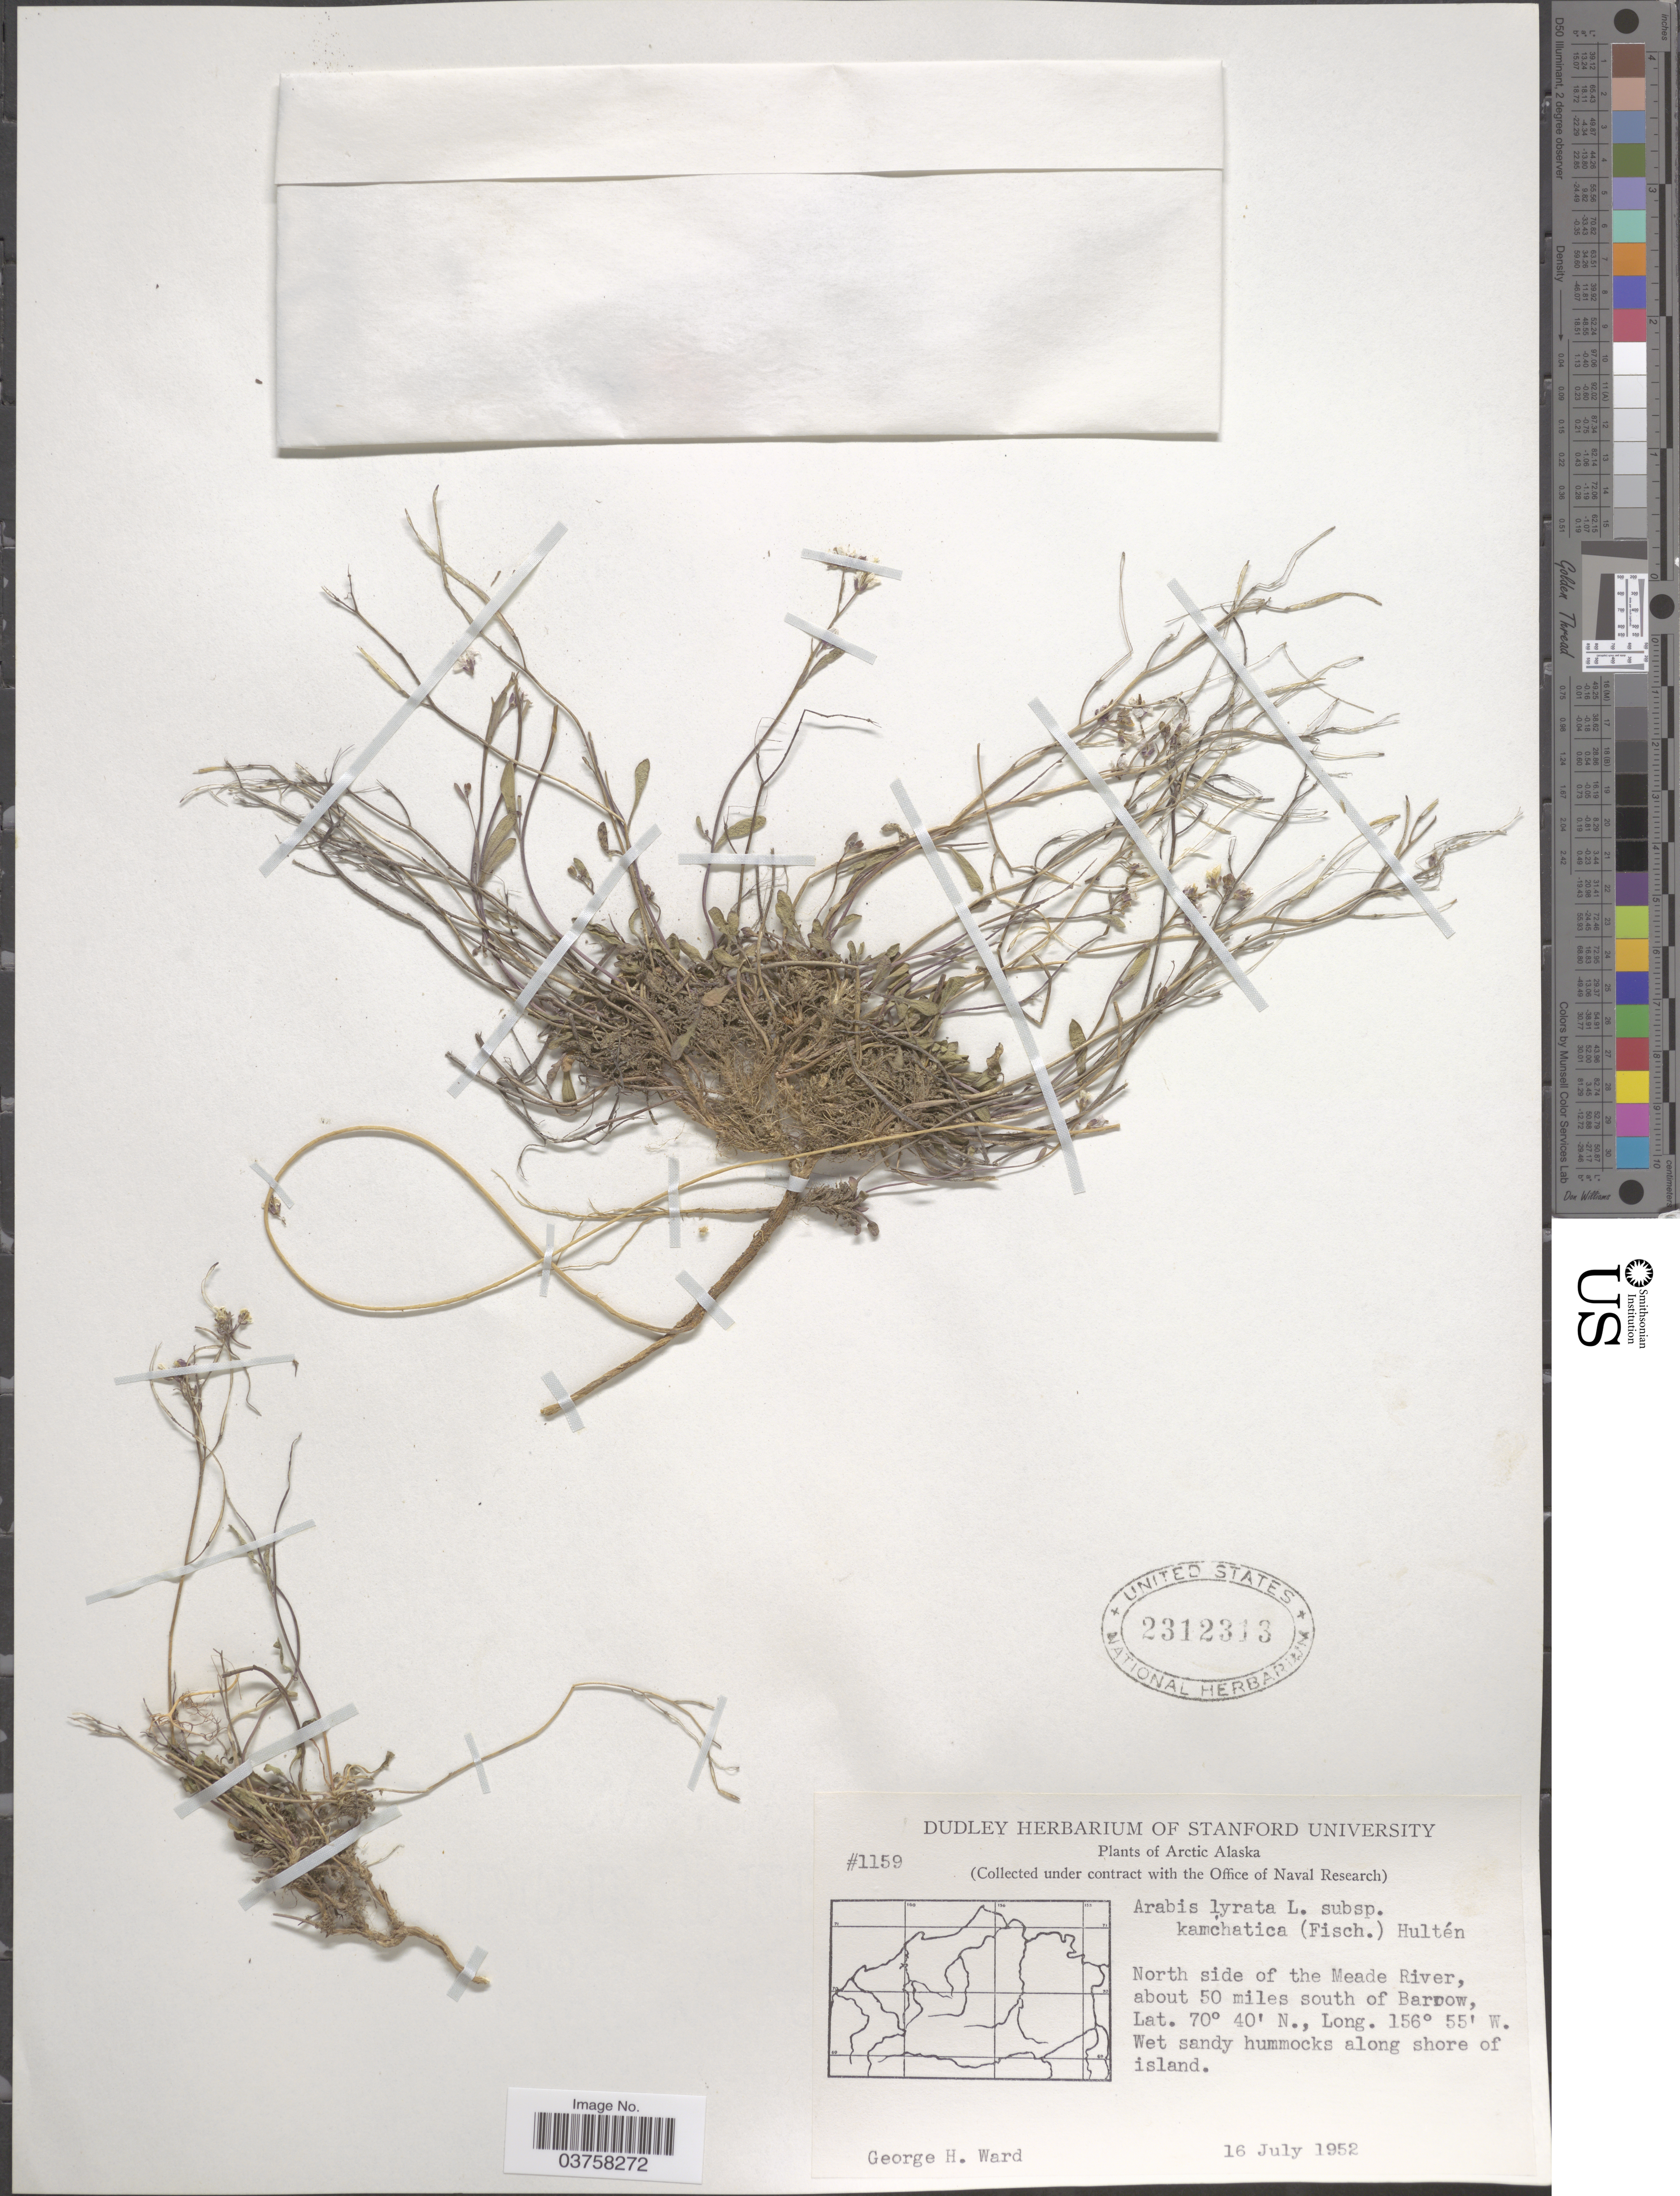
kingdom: Plantae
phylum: Tracheophyta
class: Magnoliopsida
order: Brassicales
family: Brassicaceae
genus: Arabidopsis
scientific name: Arabidopsis lyrata subsp. kamchatica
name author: (Fisch. ex DC.) O'Kane & Al-Shehbaz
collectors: G. H. Ward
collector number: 1159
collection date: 1952-07-16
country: United States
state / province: Alaska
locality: Arctic Alaska. North side of the Meade River, about 50 miles south of Barrow. Wet sandy hummocks along shore of island.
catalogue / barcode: US 2312313